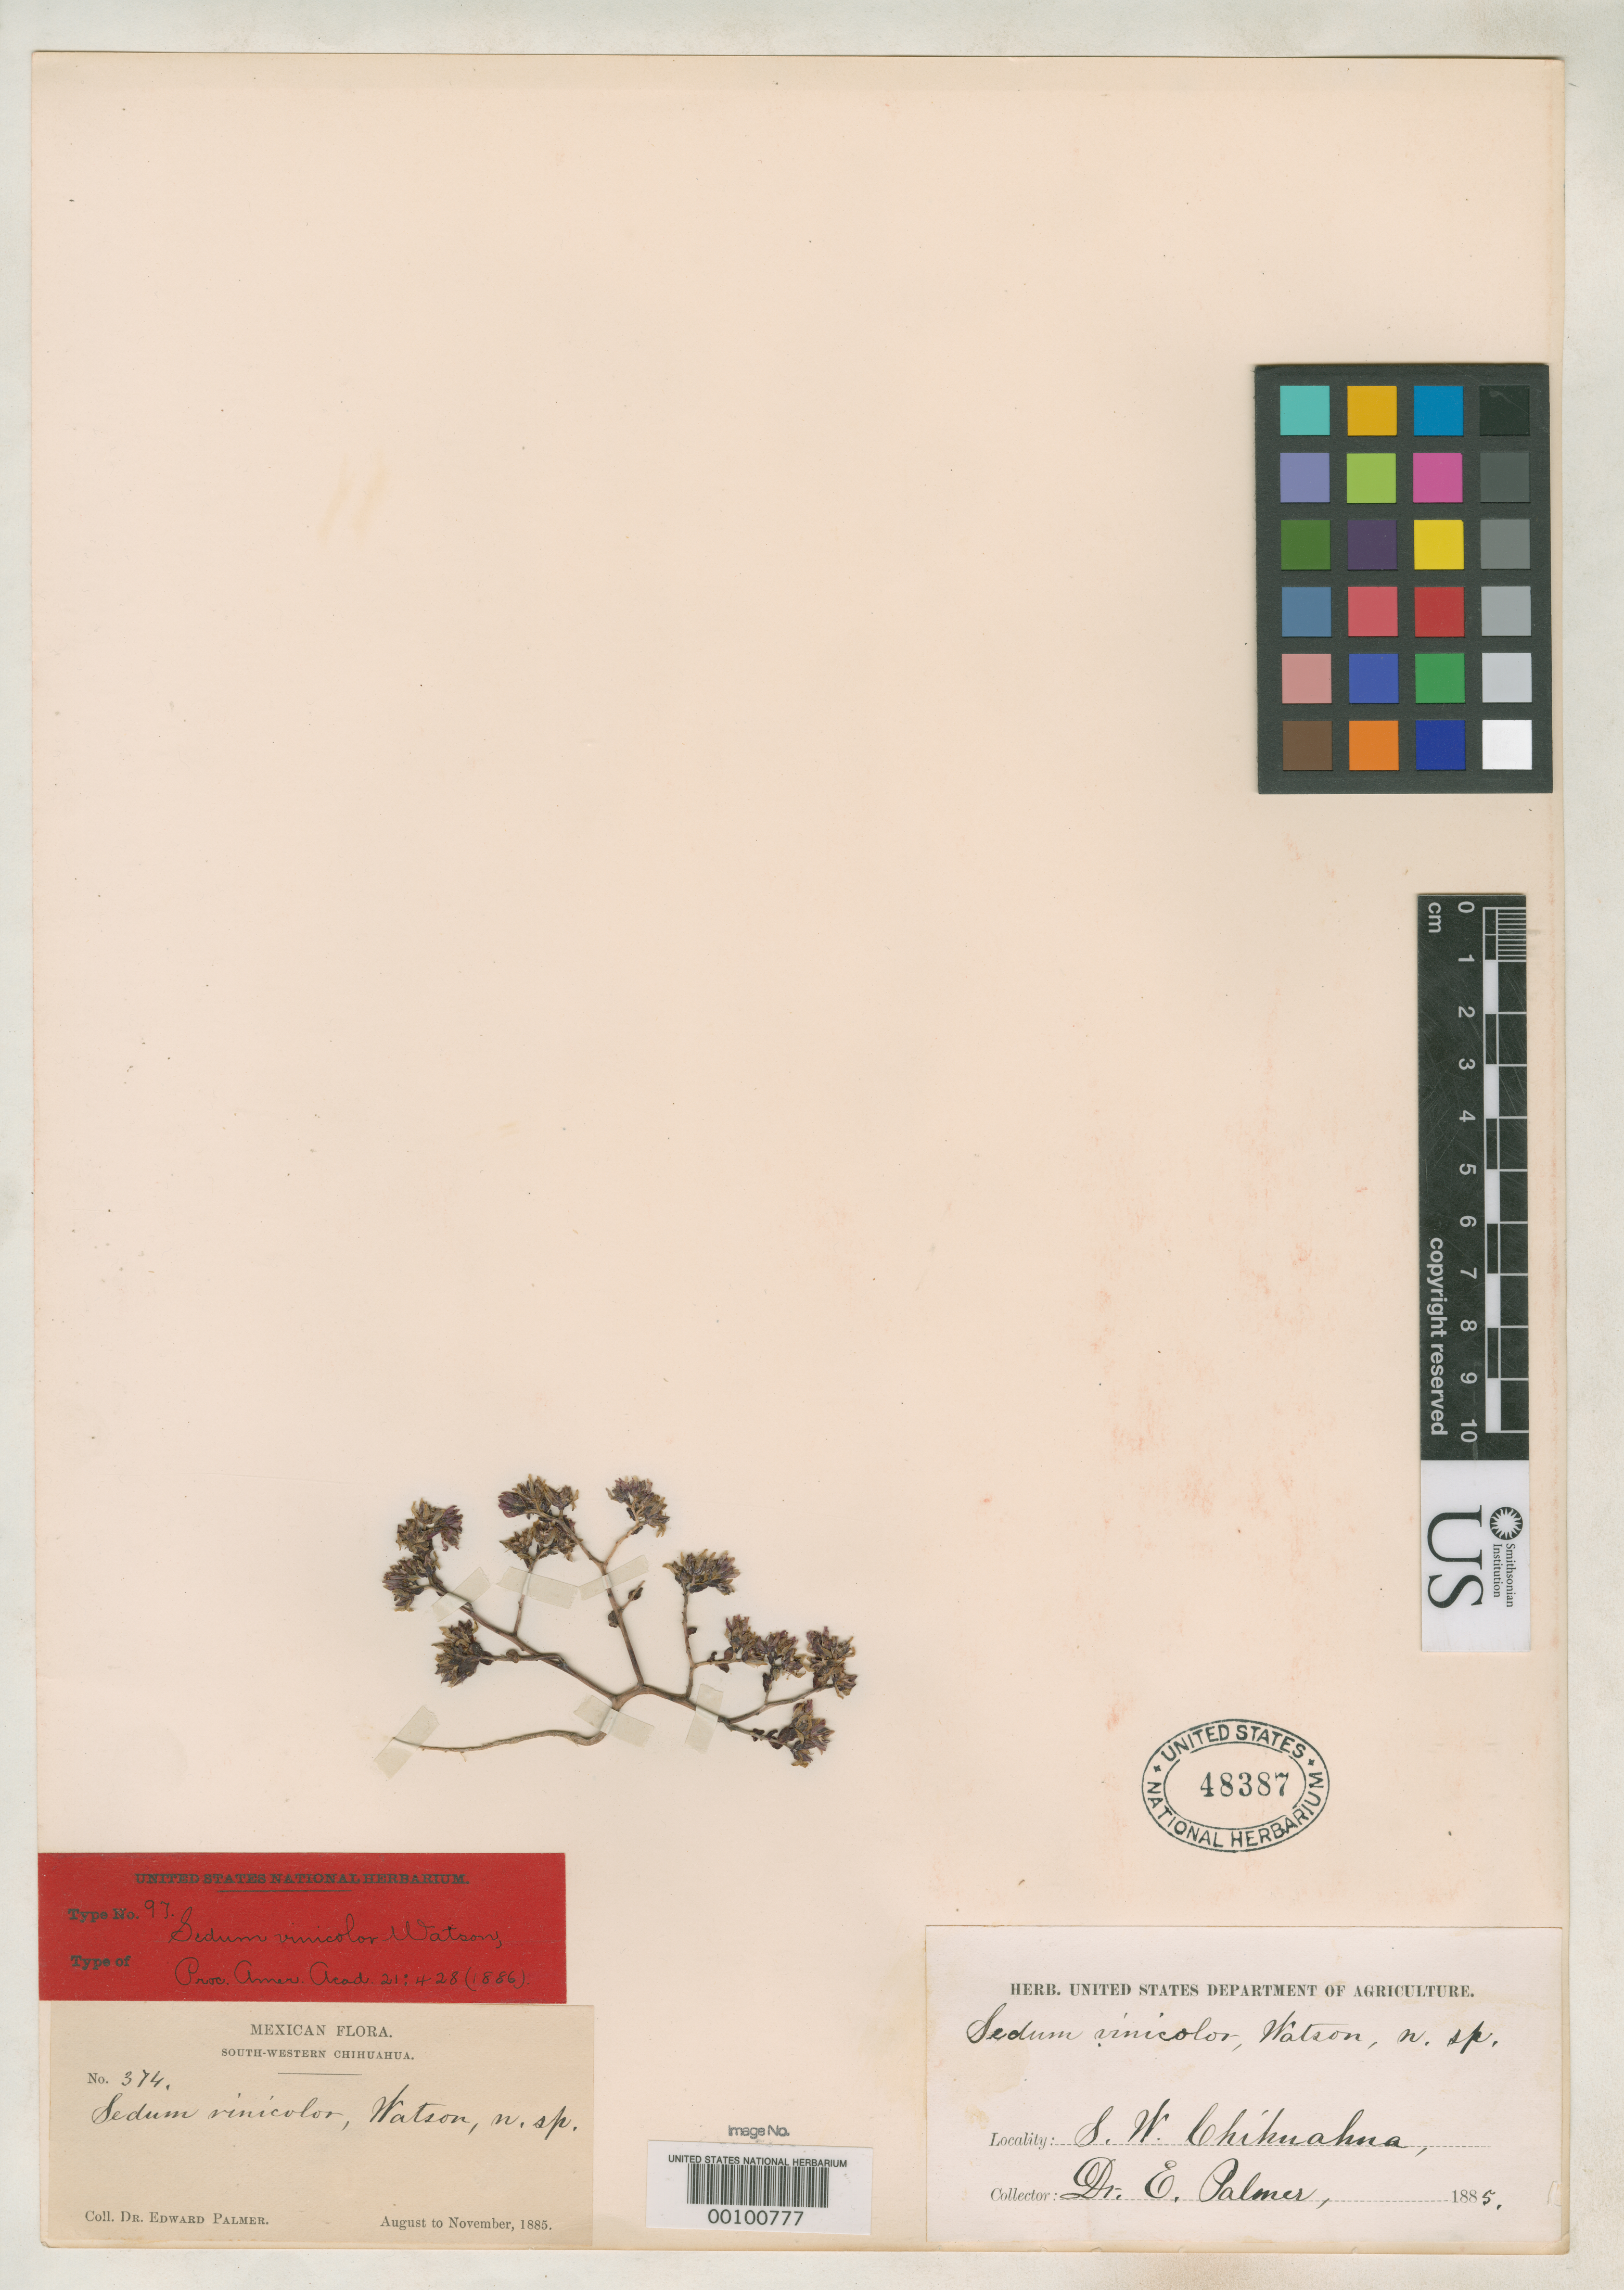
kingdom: Plantae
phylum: Tracheophyta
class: Magnoliopsida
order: Saxifragales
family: Crassulaceae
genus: Sedum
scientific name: Sedum vinicolor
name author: S. Watson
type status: Type Collection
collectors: E. Palmer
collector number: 374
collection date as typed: Aug 1885 to -- Nov 1885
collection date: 1885-08/1885-11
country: Mexico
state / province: Chihuahua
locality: Norogachi.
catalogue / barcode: US 48387